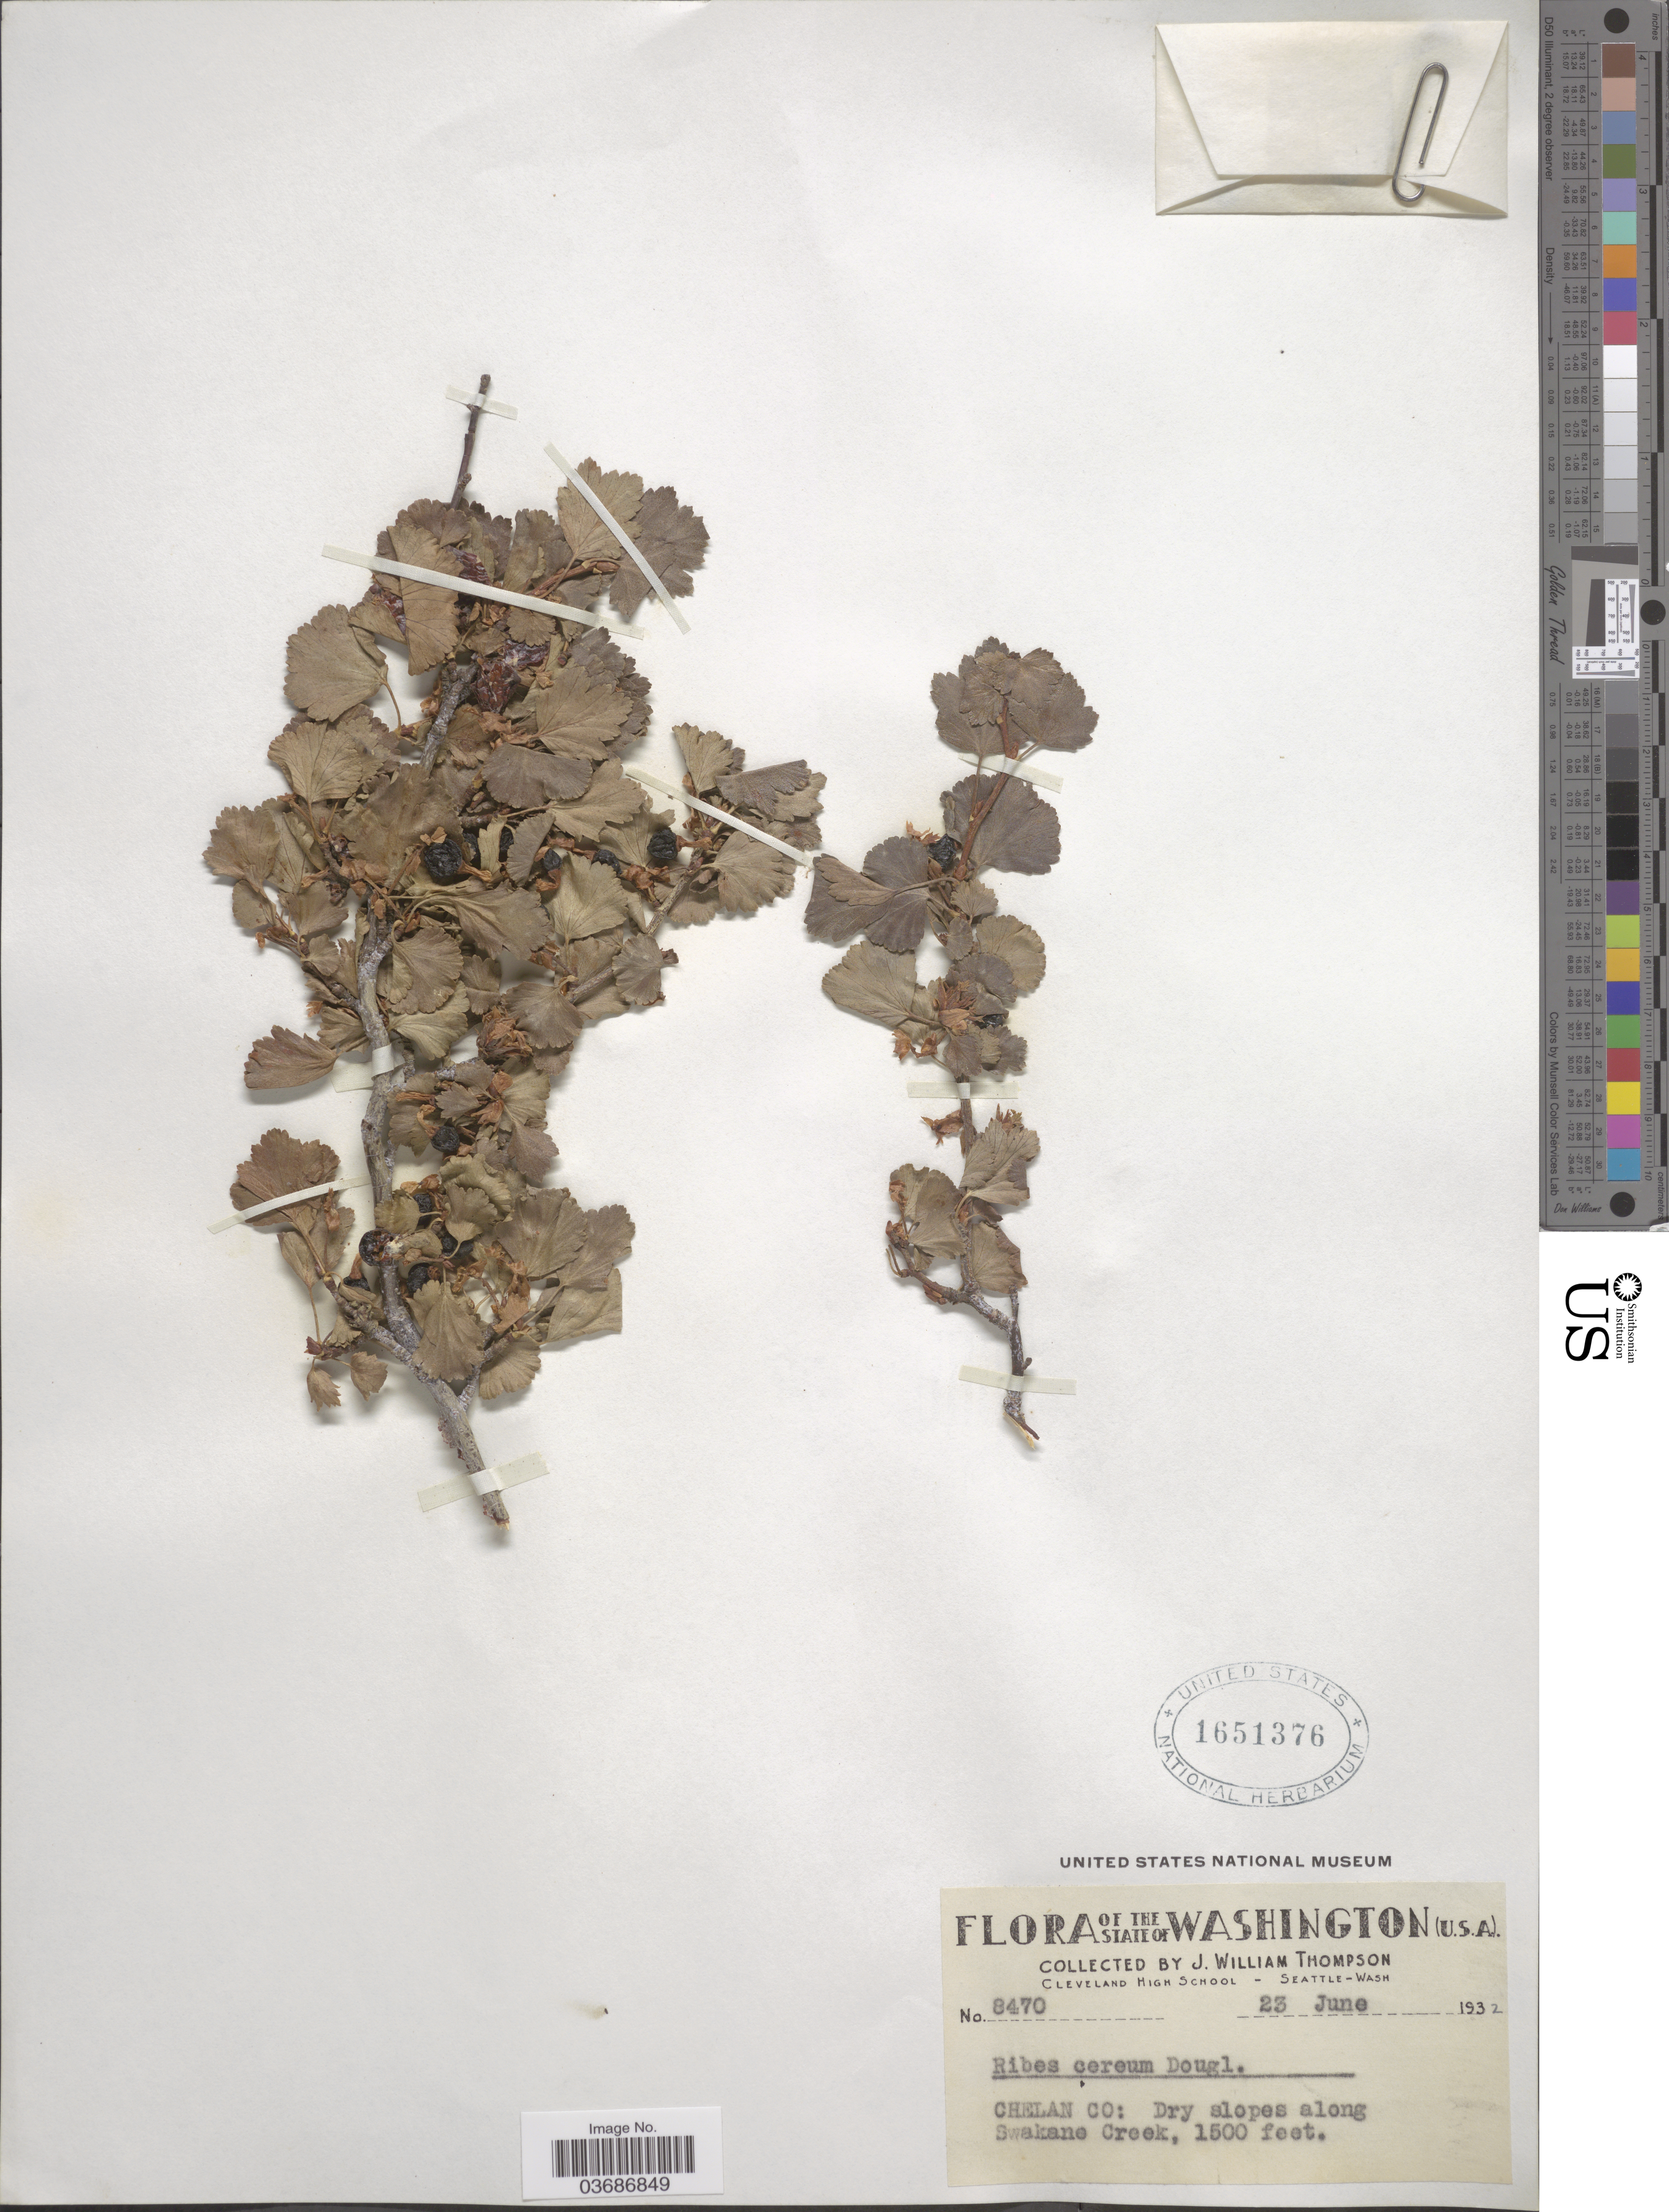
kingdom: Plantae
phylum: Tracheophyta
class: Magnoliopsida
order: Saxifragales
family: Grossulariaceae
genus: Ribes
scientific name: Ribes cereum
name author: Douglas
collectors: J. W. Thompson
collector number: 8470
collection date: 1932-06-23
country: United States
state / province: Washington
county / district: Chelan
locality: Chelan Co: Dry slopes along Swakane Creek.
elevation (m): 457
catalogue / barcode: US 1651376